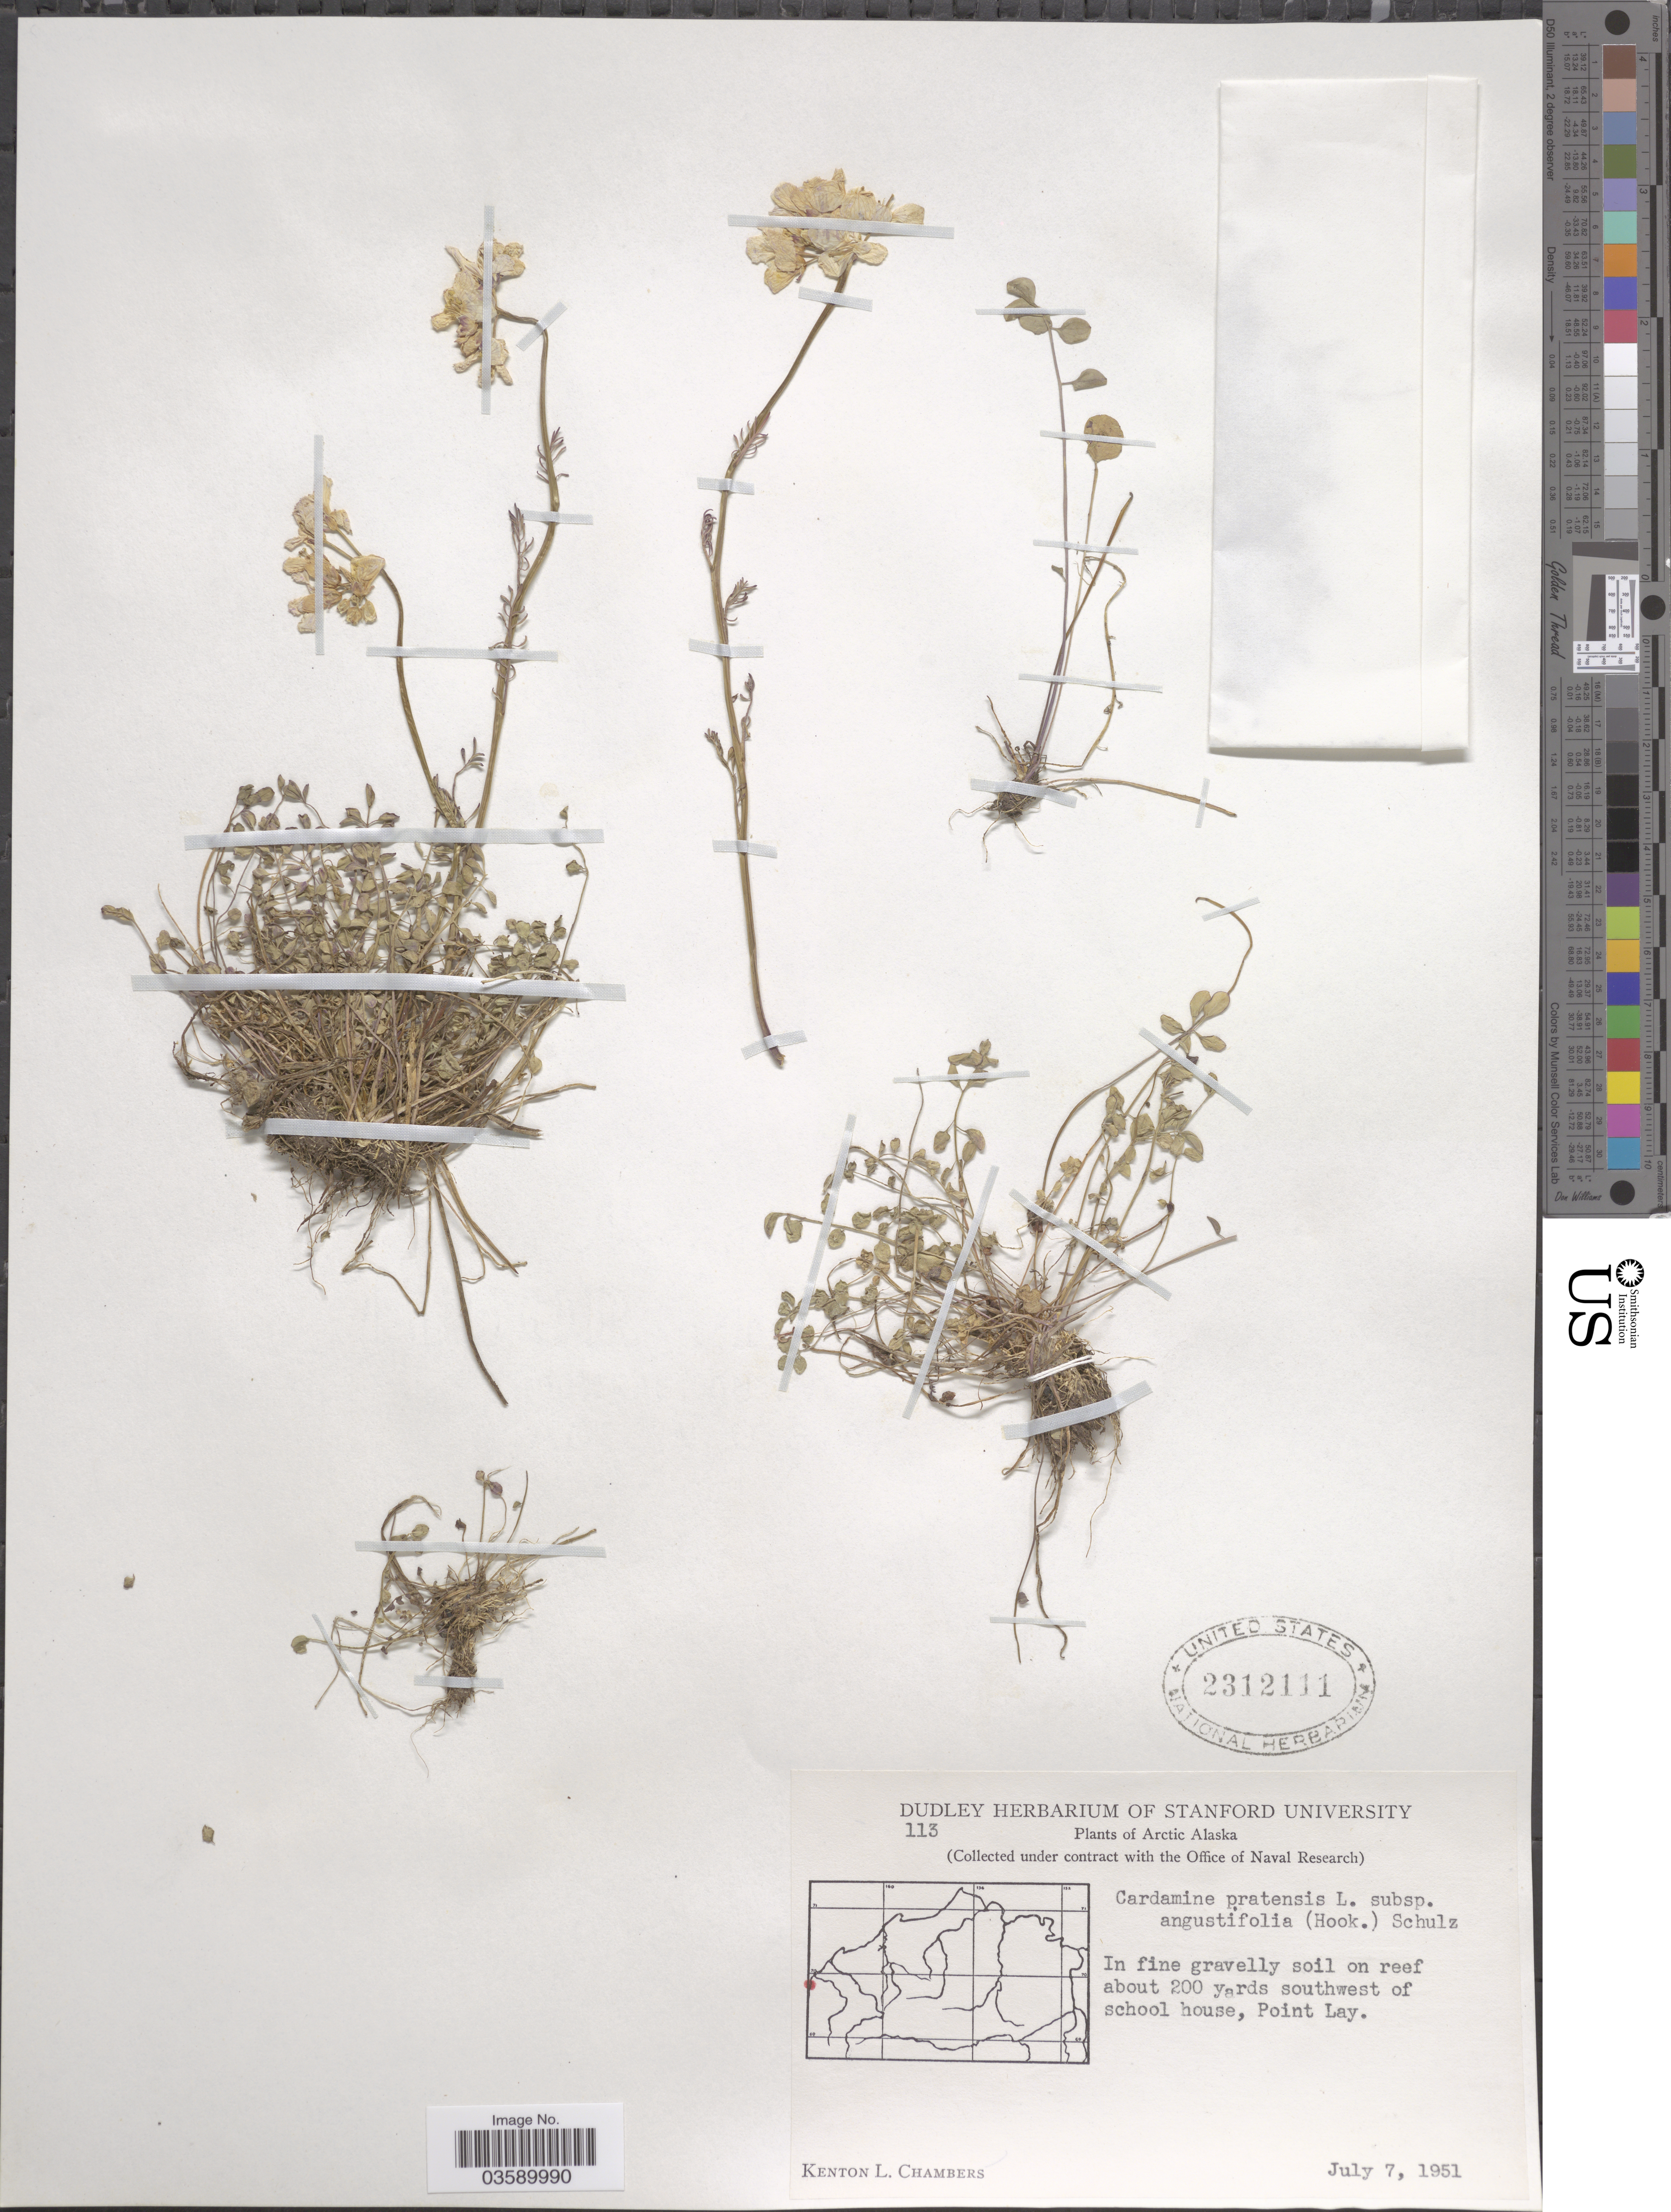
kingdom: Plantae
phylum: Tracheophyta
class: Magnoliopsida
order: Brassicales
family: Brassicaceae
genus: Cardamine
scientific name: Cardamine pratensis subsp. angustifolia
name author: (Hook.) O.E. Schulz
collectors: K. L. Chambers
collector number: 113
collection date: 1951-07-07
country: United States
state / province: Alaska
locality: Arctic Alaska. In fine gravelly soil on reef about 200 yards southwest of school house, Point Lay.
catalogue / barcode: US 2312111